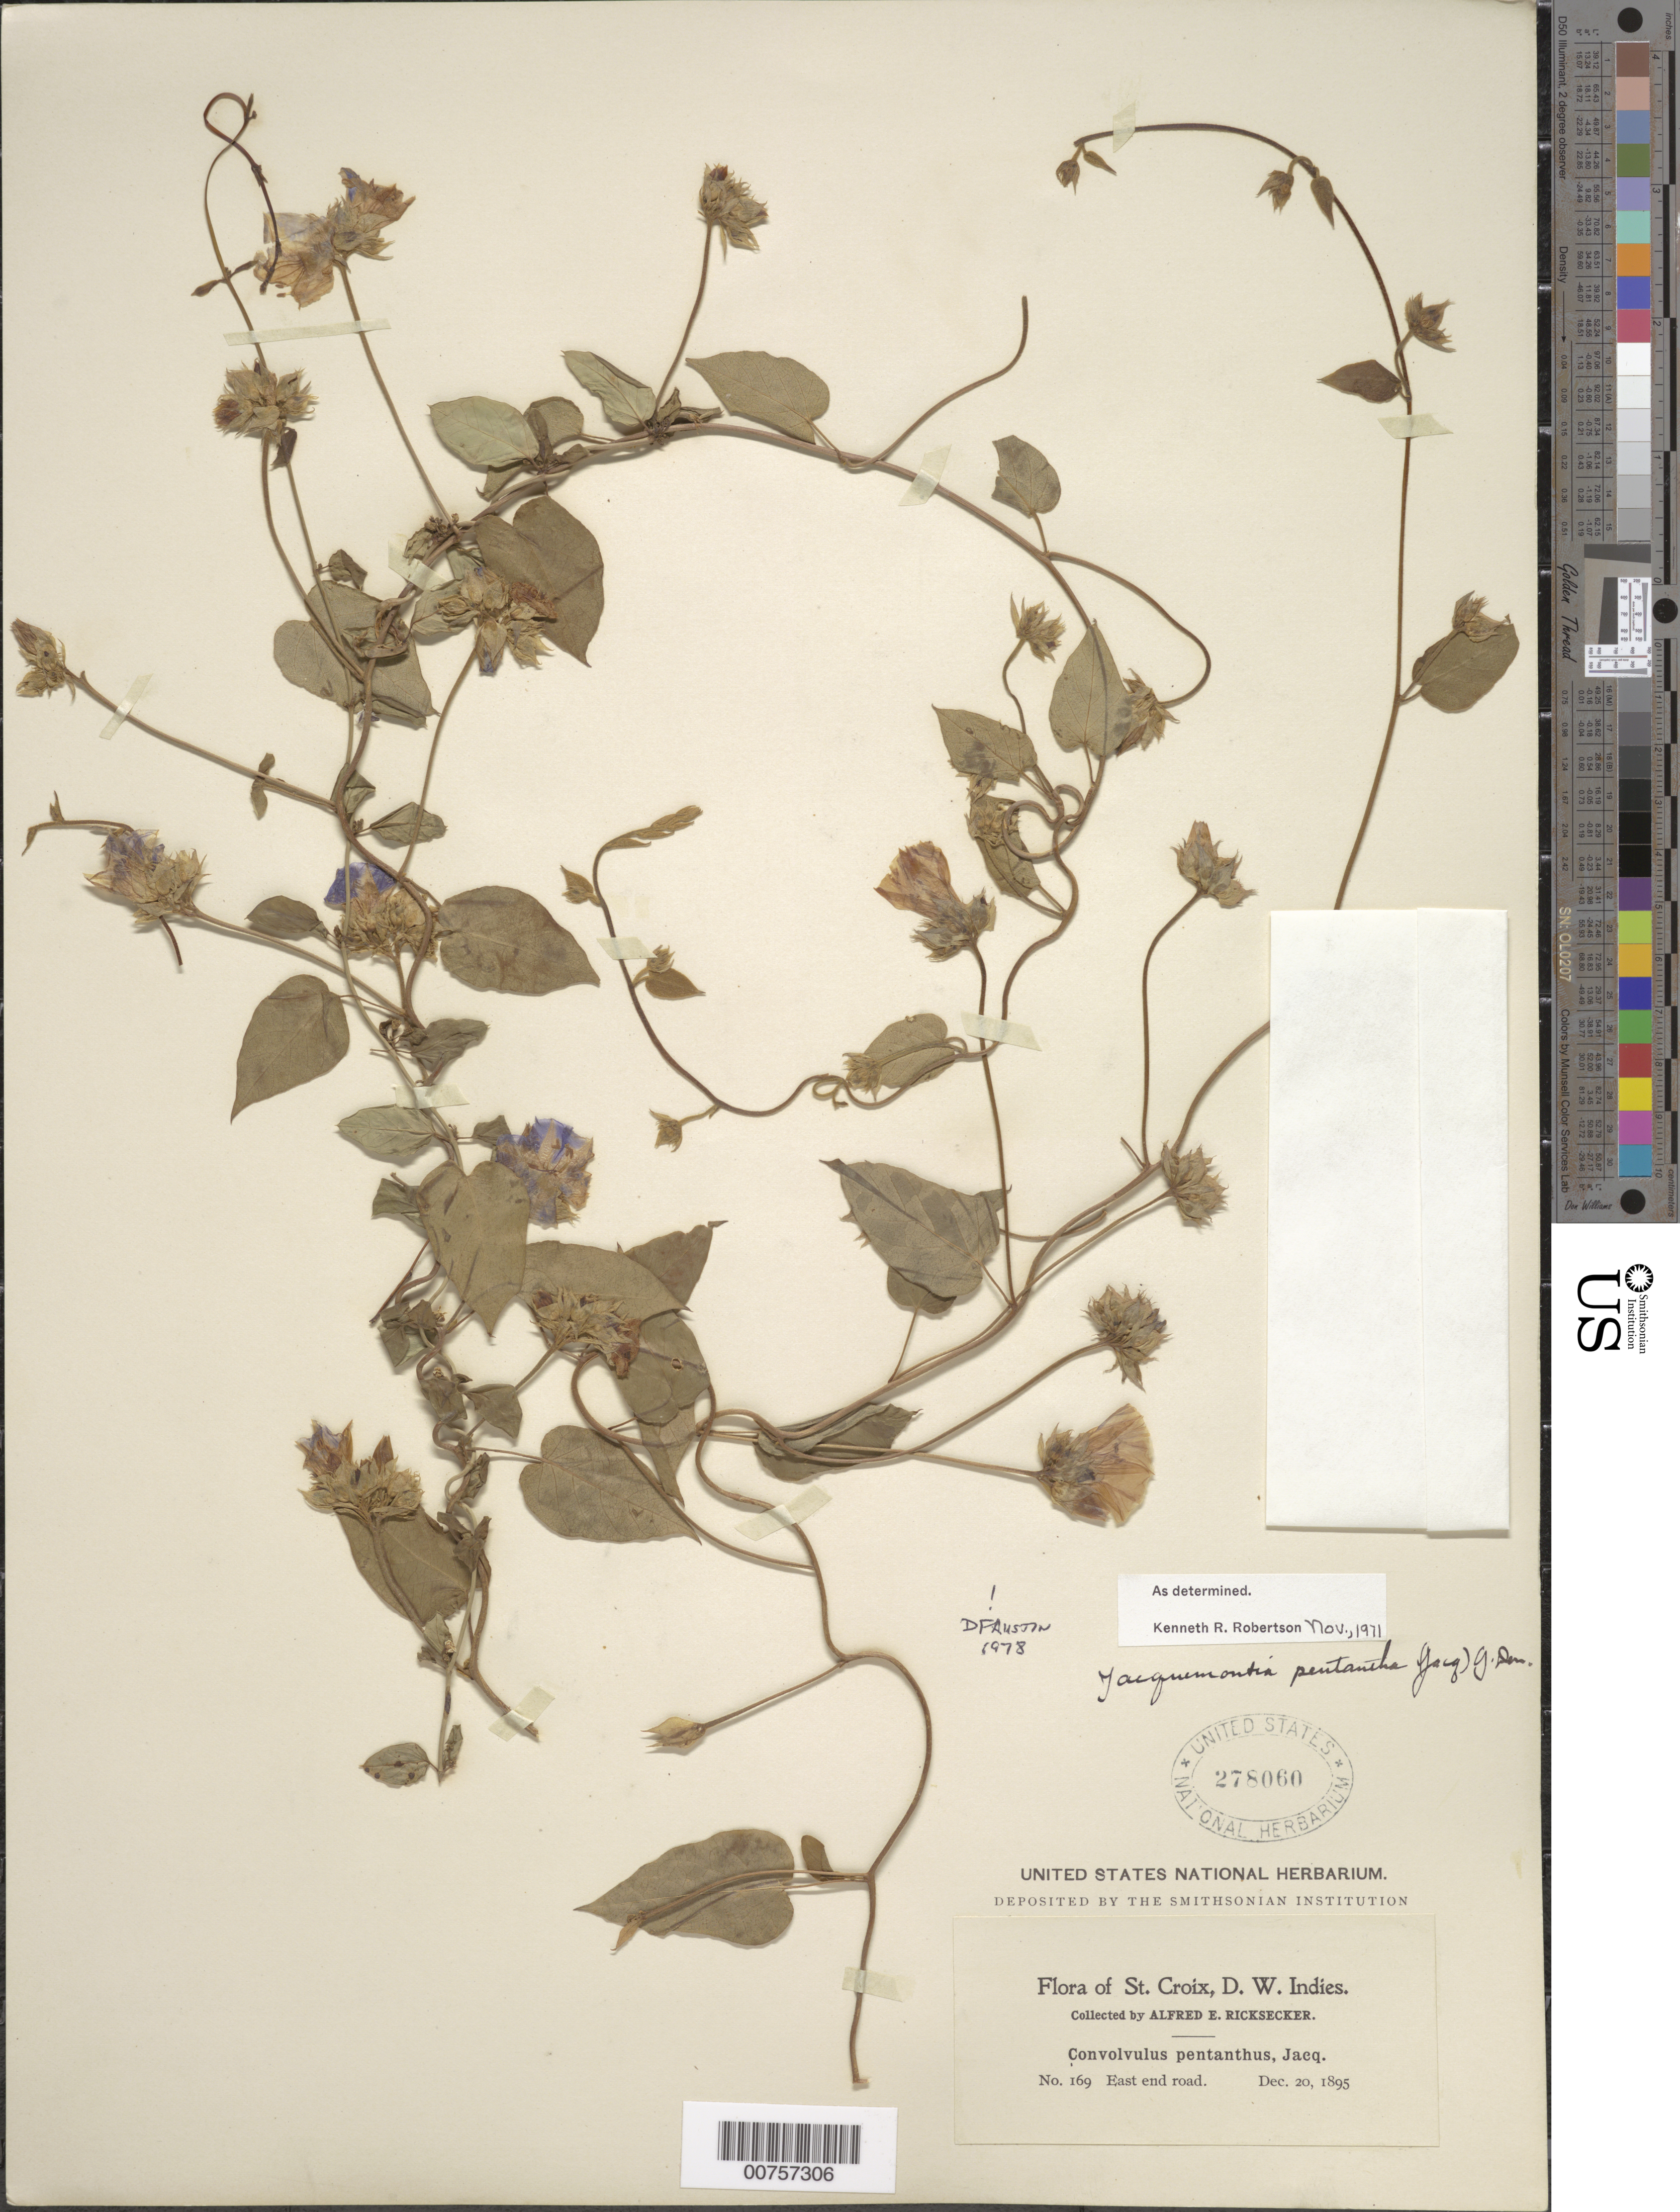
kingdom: Plantae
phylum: Tracheophyta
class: Magnoliopsida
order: Solanales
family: Convolvulaceae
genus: Jacquemontia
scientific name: Jacquemontia pentanthos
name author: (Jacq.) G. Don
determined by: Robertson, K. R.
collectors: A. E. Ricksecker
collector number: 169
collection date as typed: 20 Dec 1895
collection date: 1895-12-20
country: U.S. Virgin Islands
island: St. Croix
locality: East end road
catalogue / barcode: US 278060